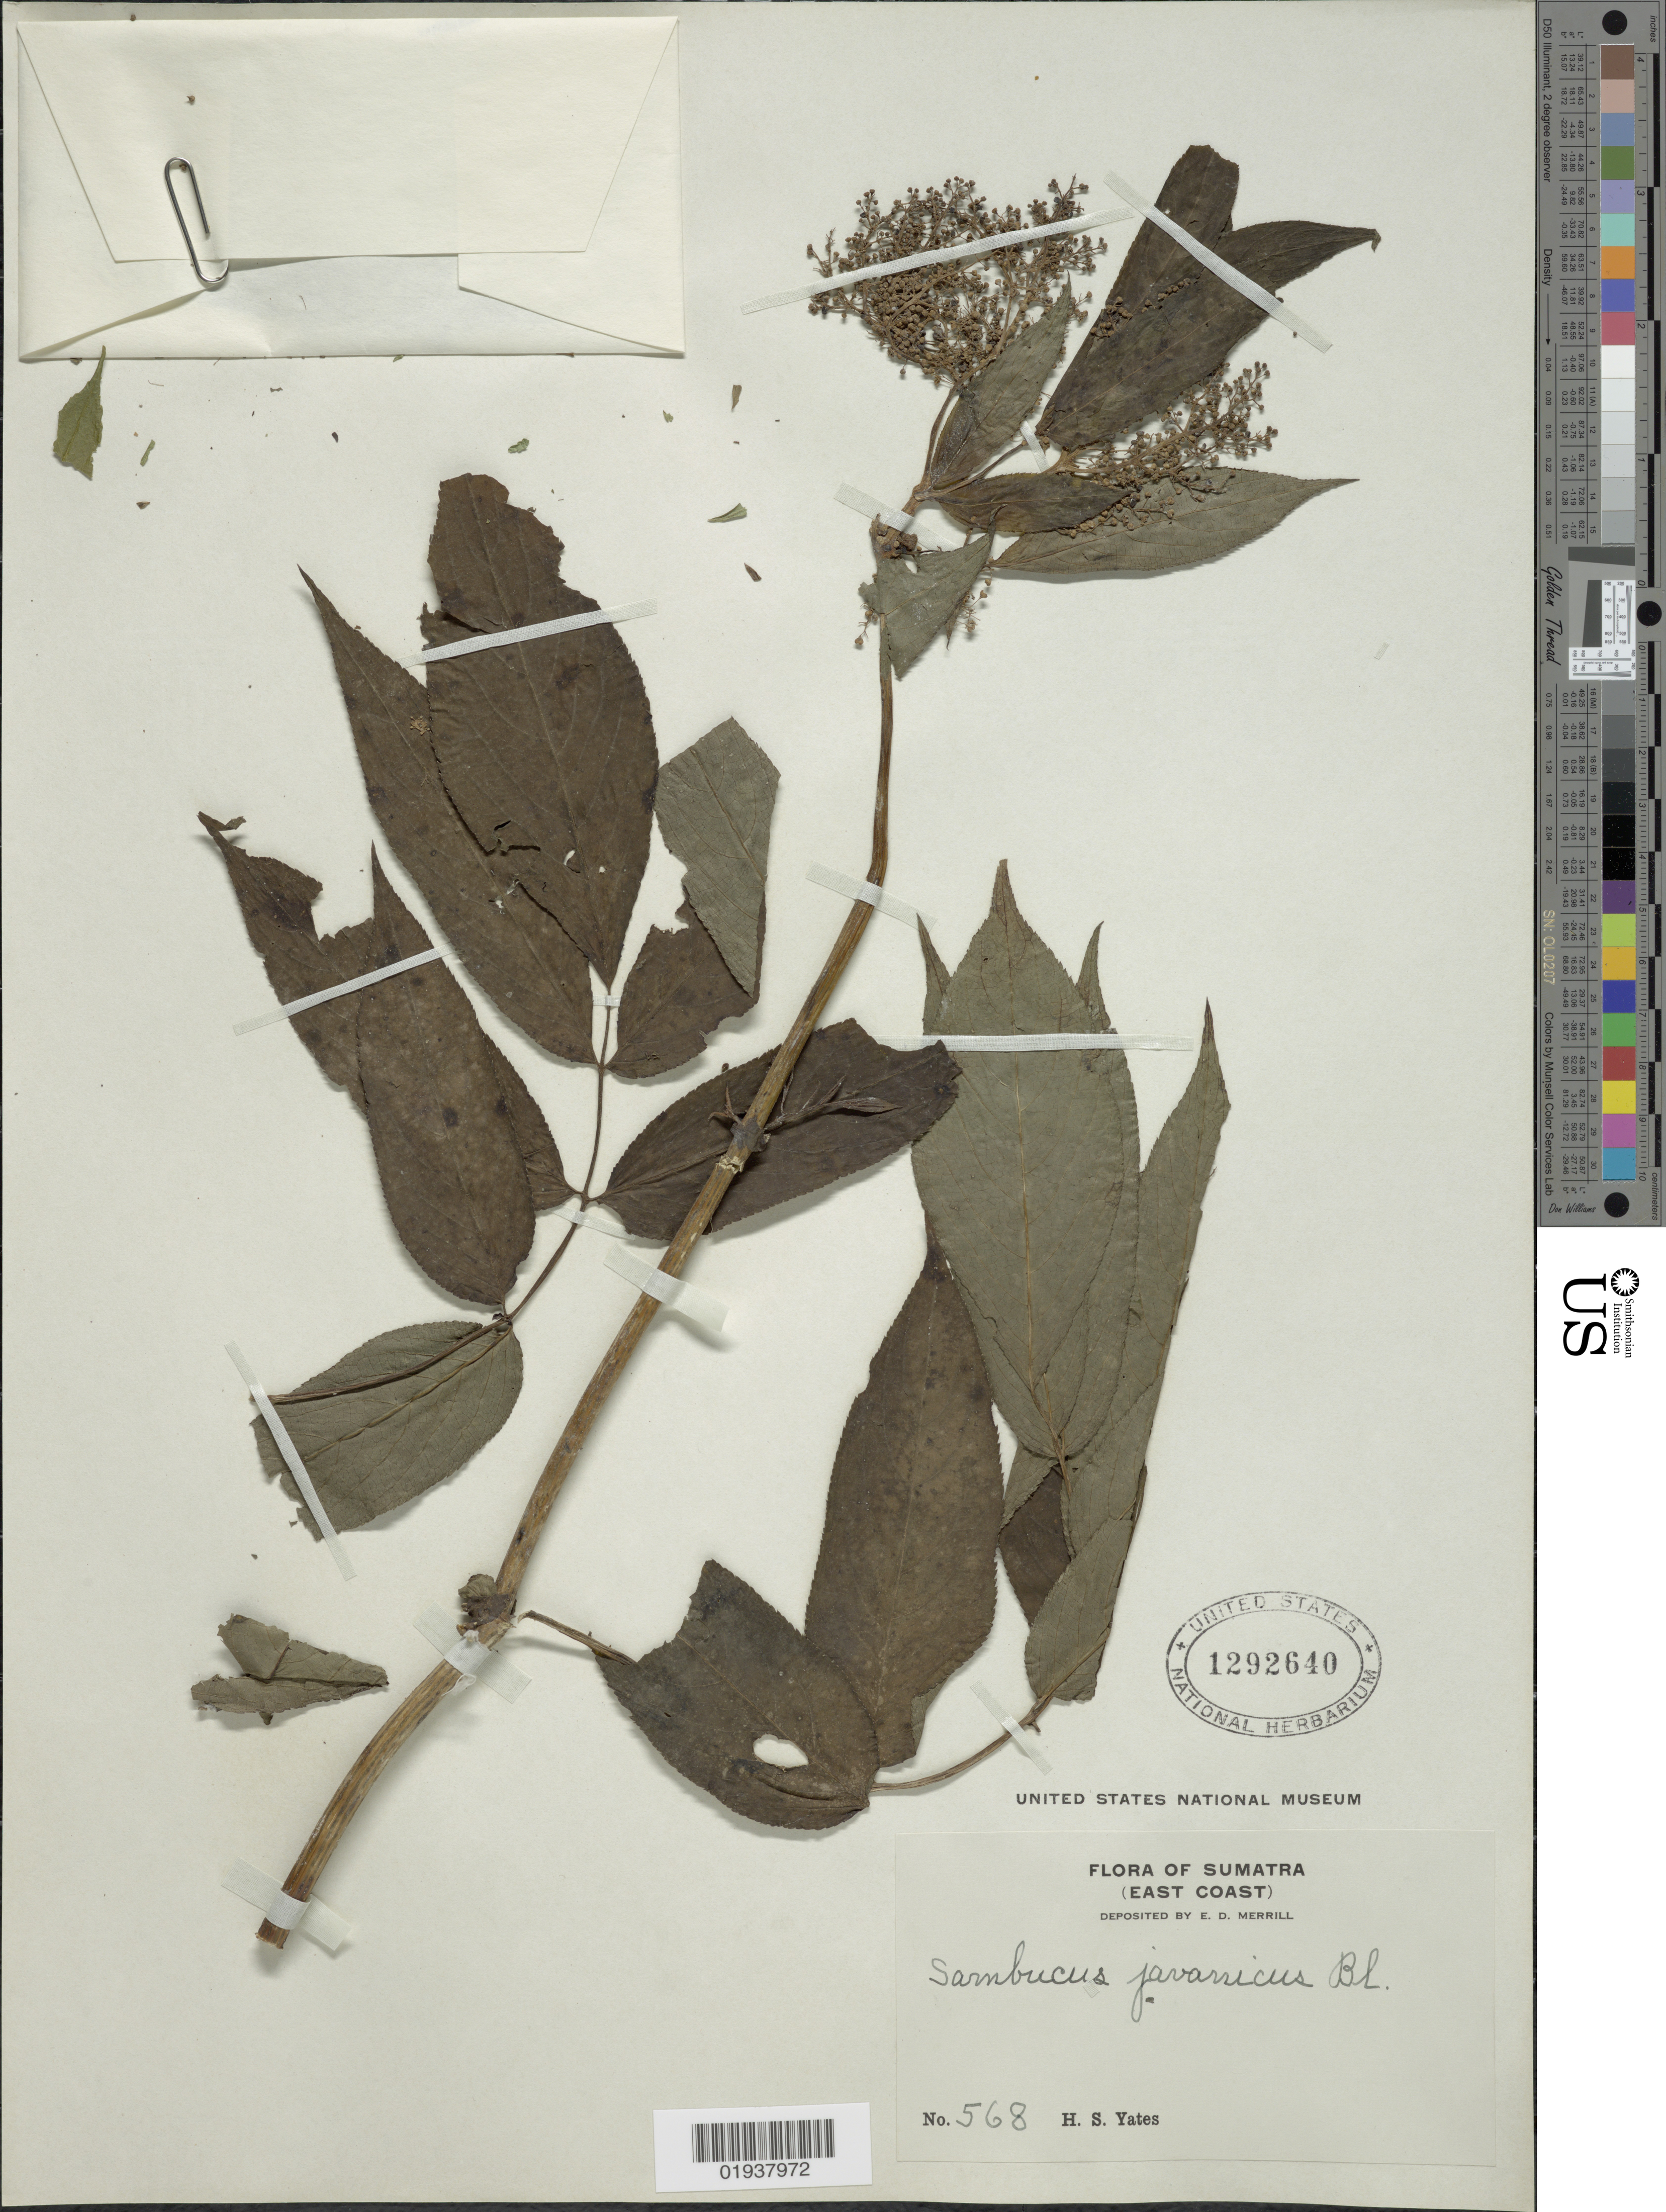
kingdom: Plantae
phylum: Tracheophyta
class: Magnoliopsida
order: Dipsacales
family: Viburnaceae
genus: Sambucus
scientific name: Sambucus javanica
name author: Blume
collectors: H. S. Yates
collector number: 568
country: Indonesia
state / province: Sumatra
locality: East Coast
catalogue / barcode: US 1292640